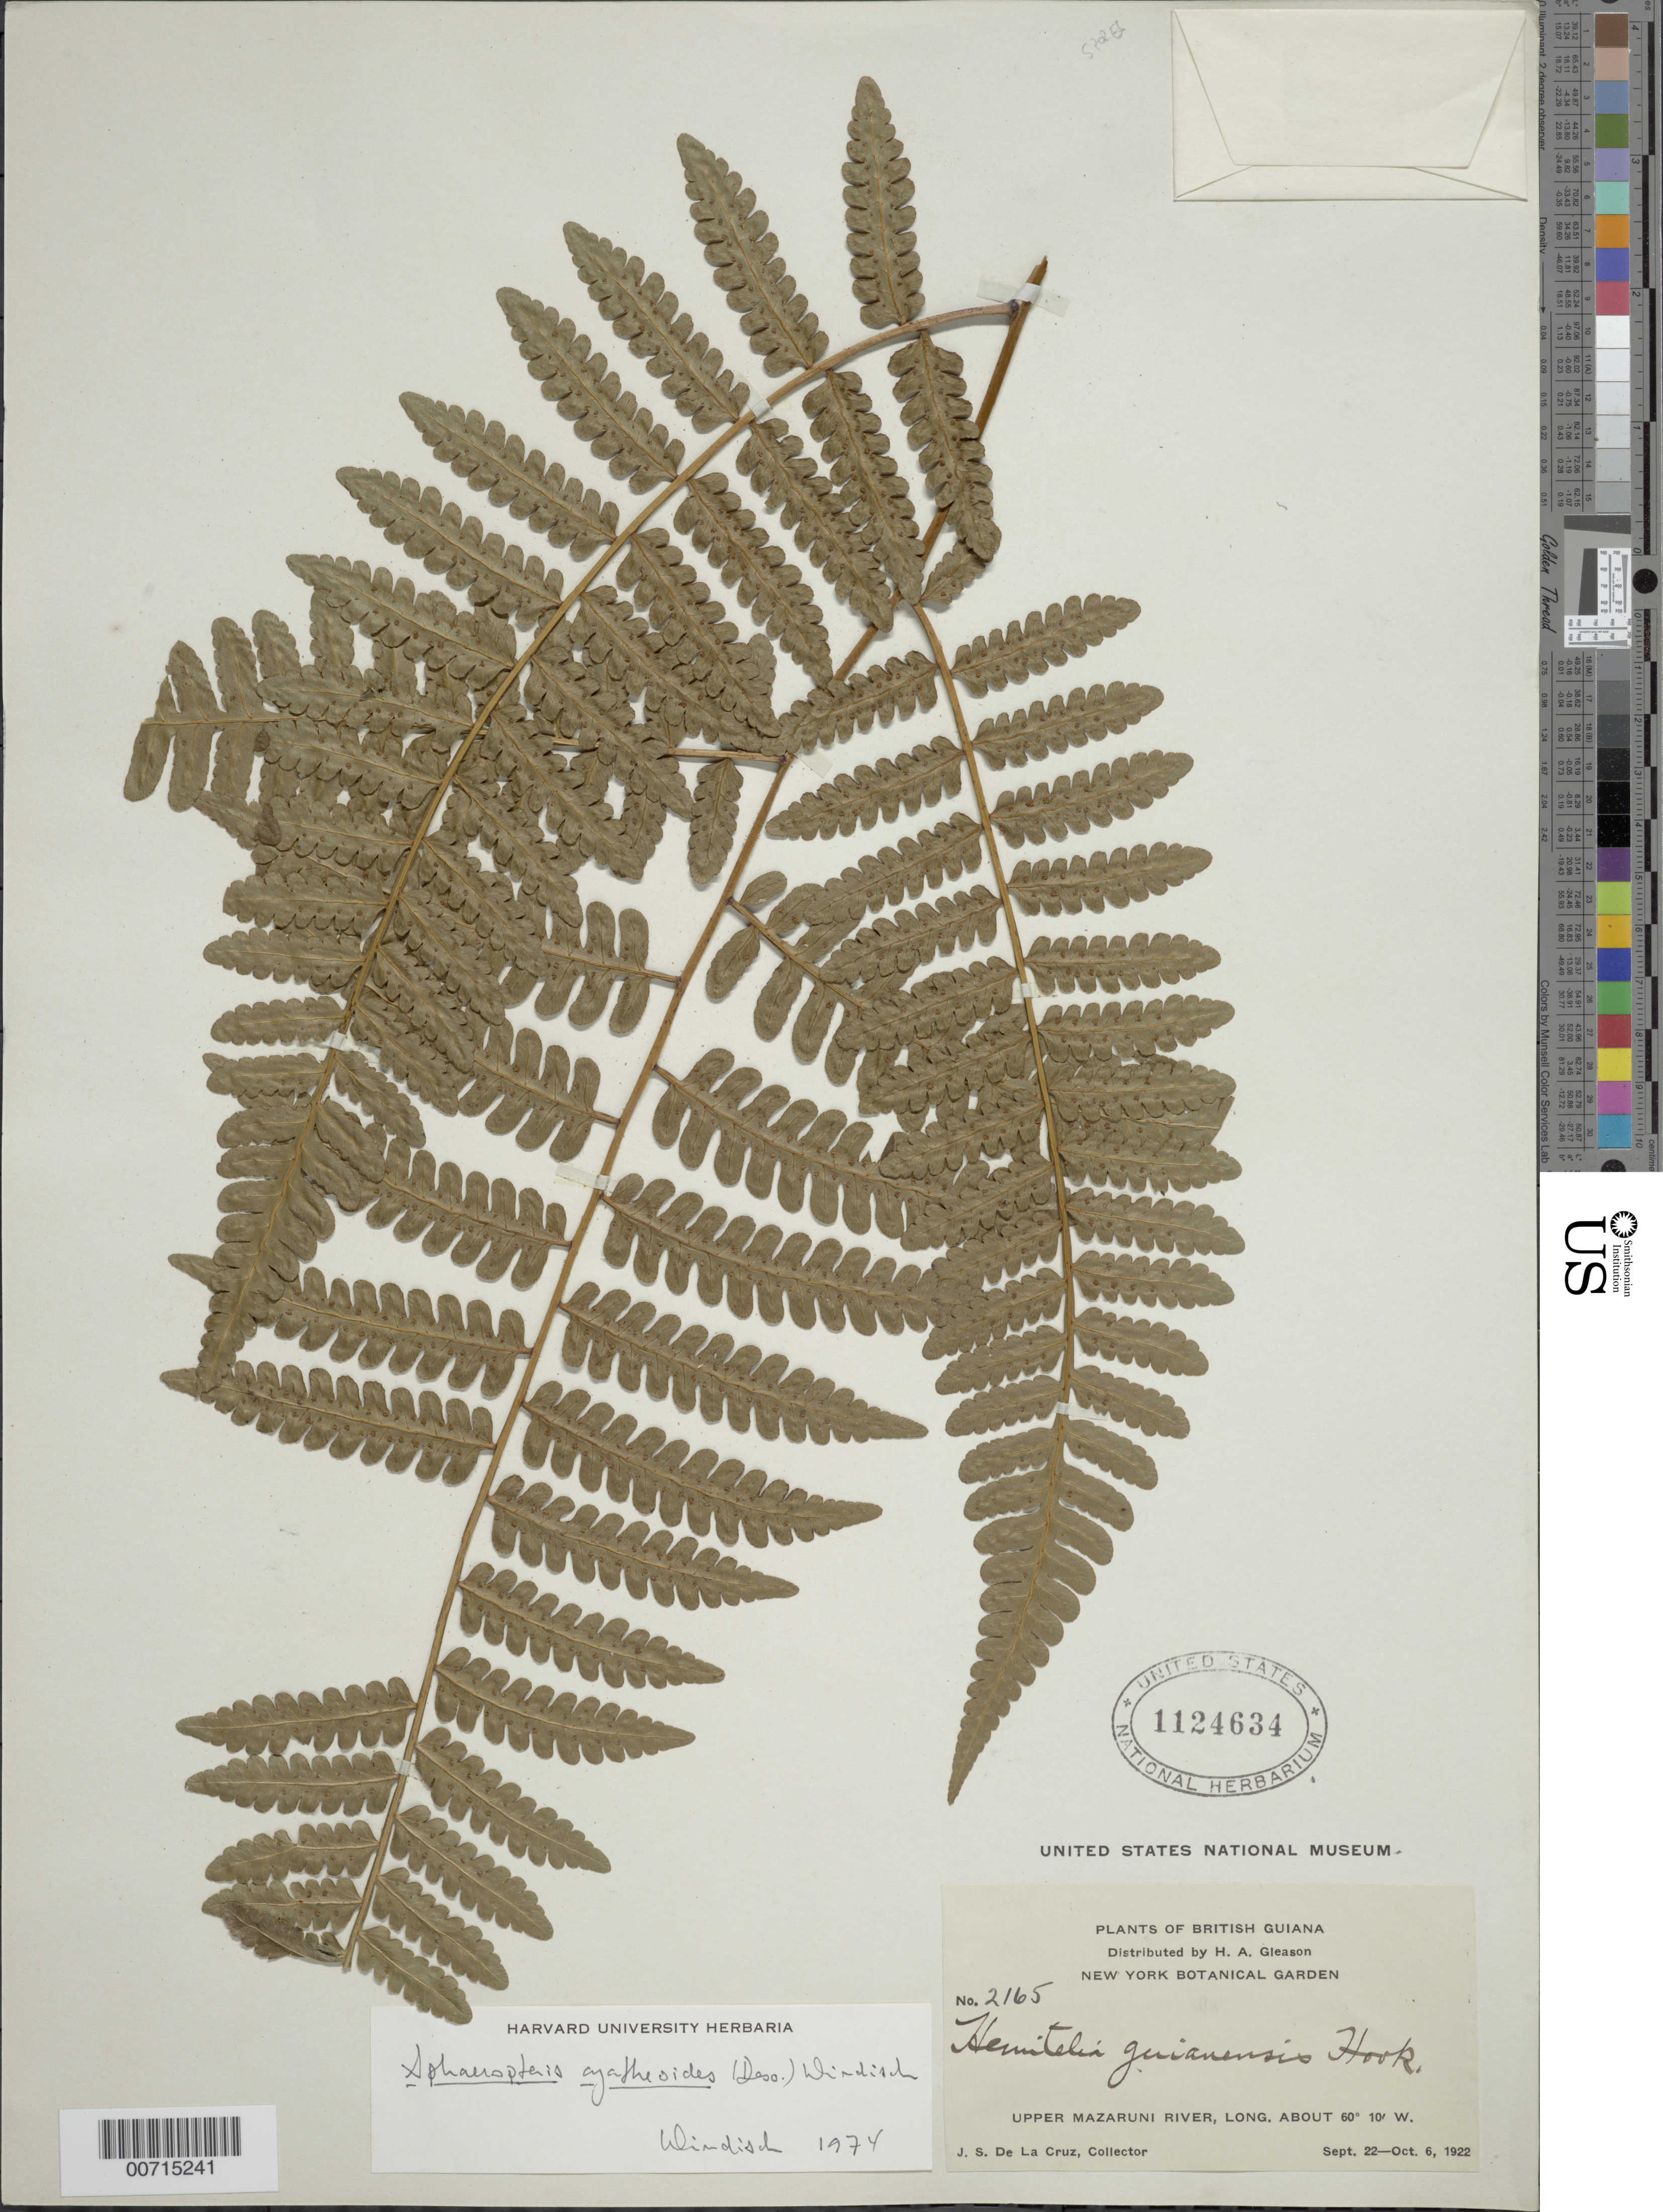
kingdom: Plantae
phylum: Tracheophyta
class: Polypodiopsida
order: Cyatheales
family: Cyatheaceae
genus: Cyathea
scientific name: Cyathea cyatheoides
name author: (Desv.) K.U. Kramer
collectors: J. S. de la Cruz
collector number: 2165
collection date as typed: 22-Sep-22 to 6-Oct-22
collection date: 1922-09-22/1922-10-06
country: Guyana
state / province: Cuyuni-Mazaruni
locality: Upper Mazaruni R.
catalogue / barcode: US 1124634